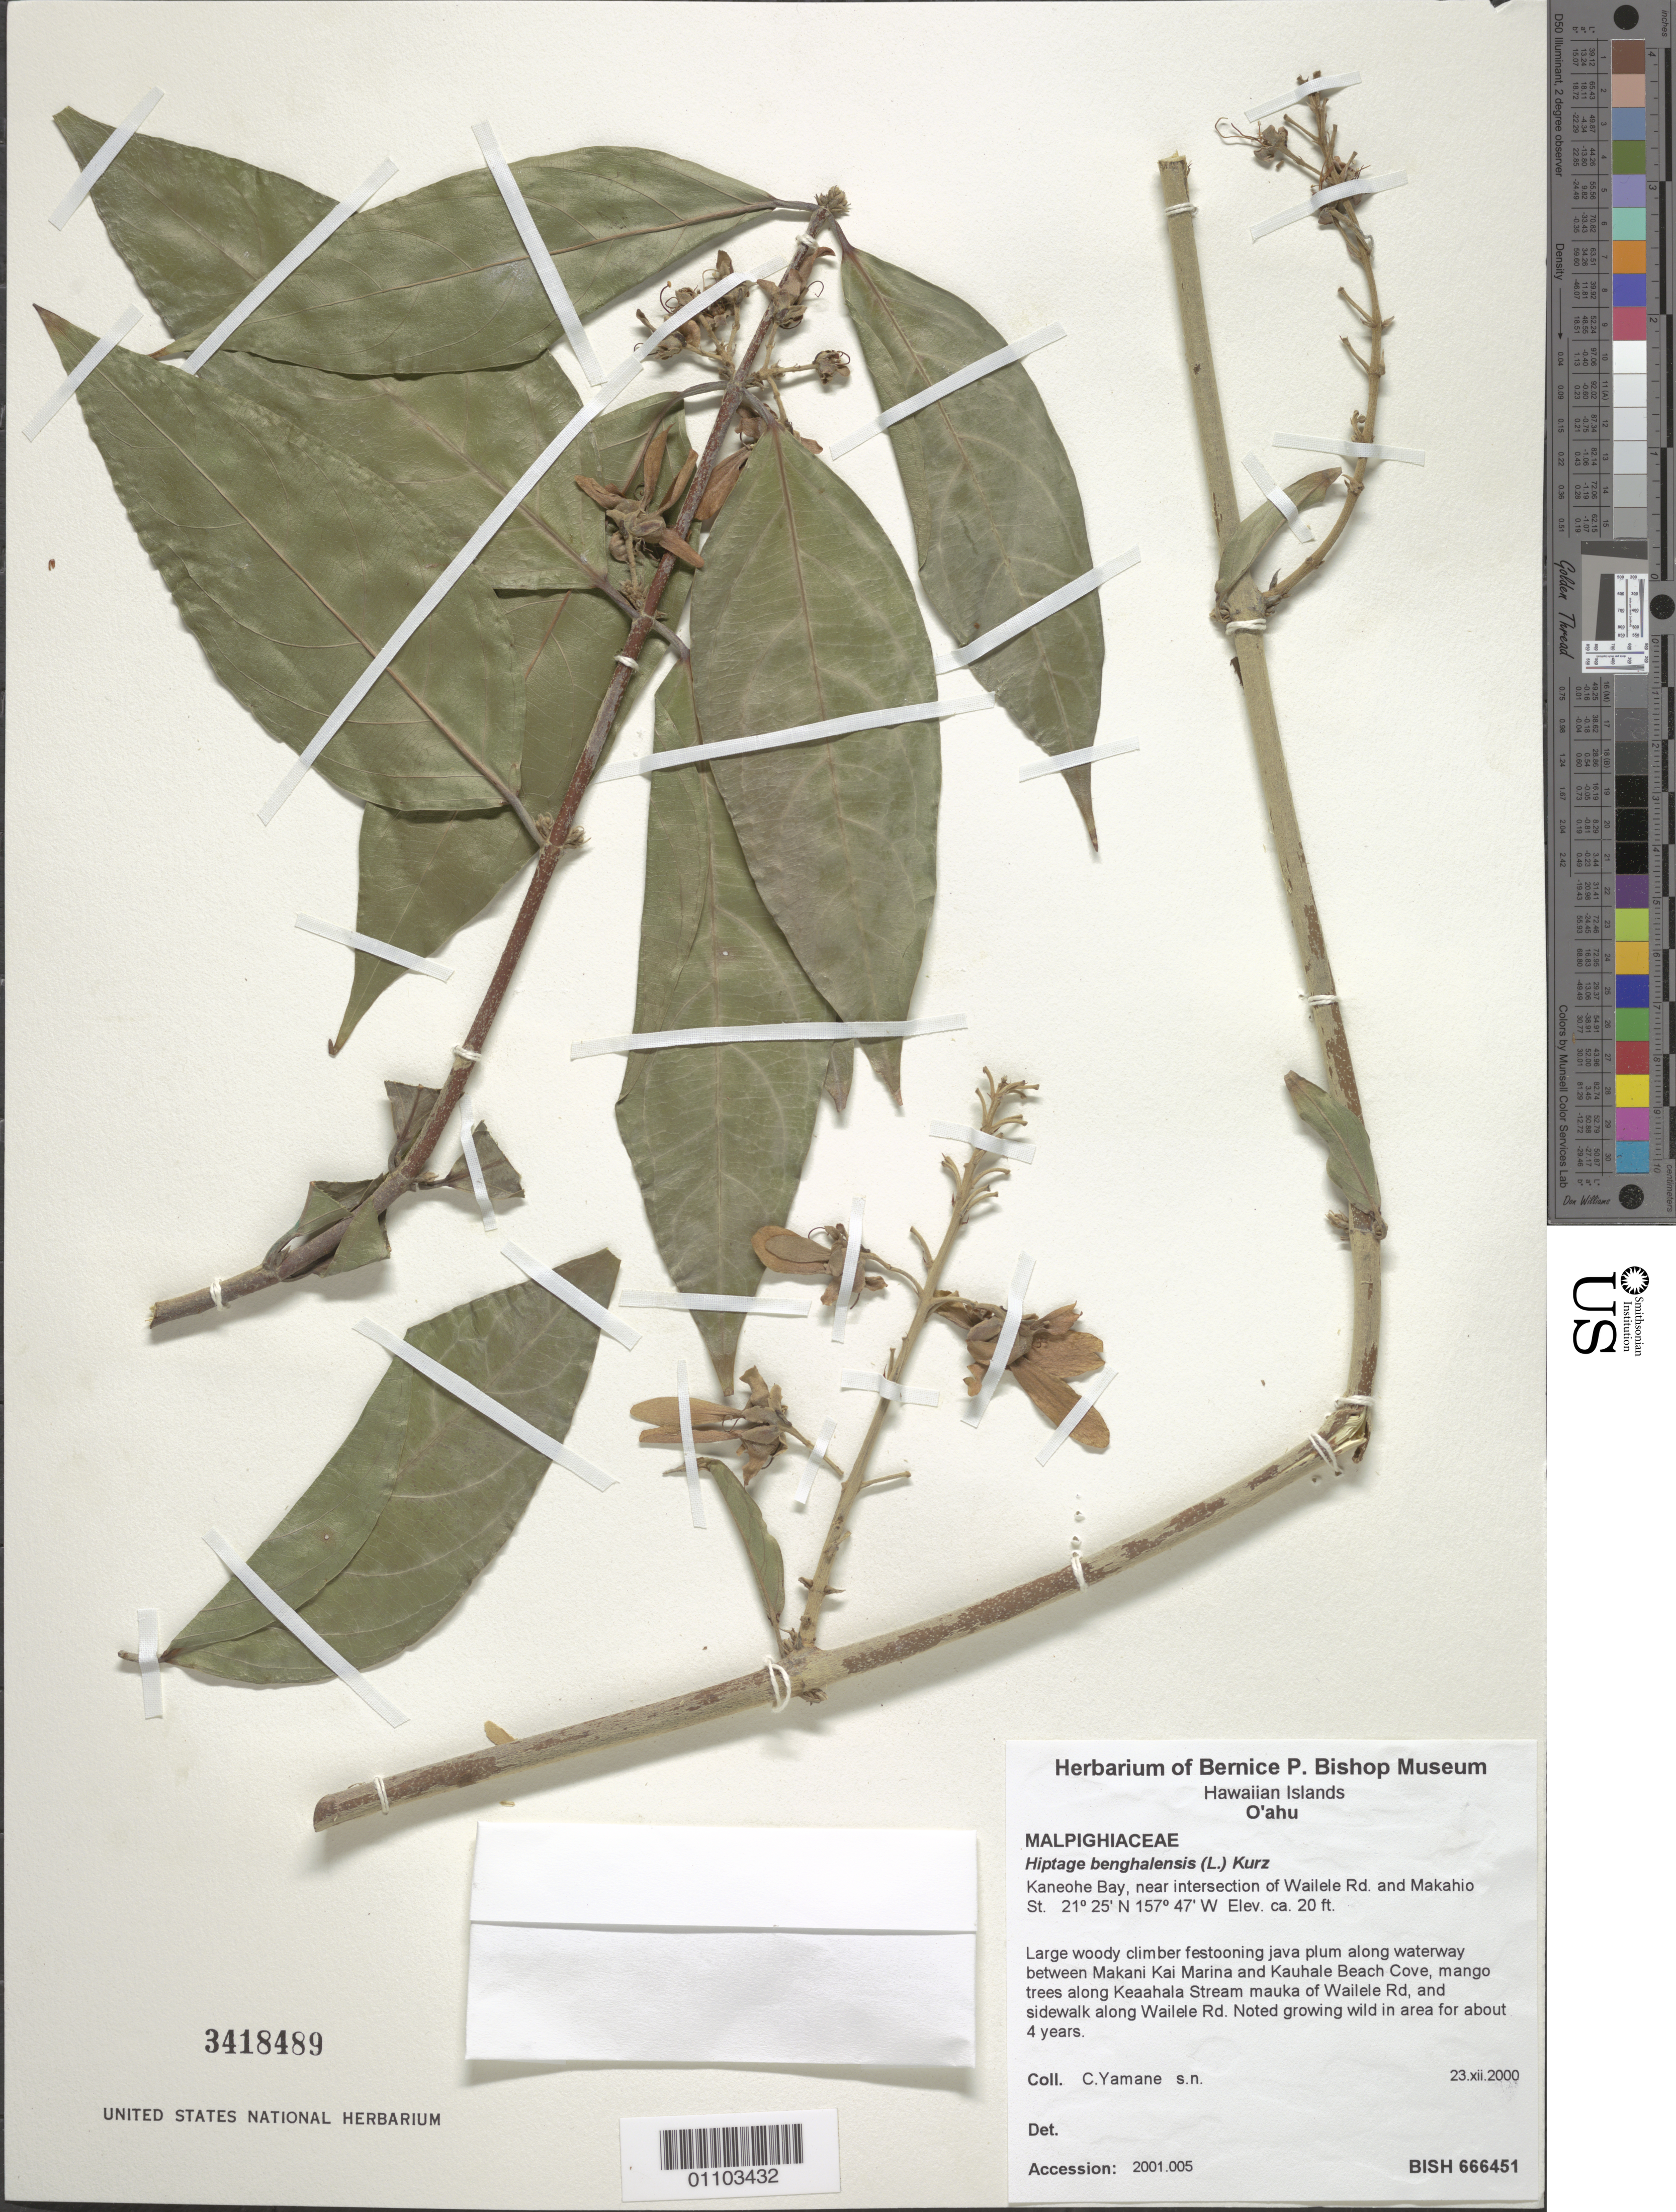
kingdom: Plantae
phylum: Tracheophyta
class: Magnoliopsida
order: Malpighiales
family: Malpighiaceae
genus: Hiptage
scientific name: Hiptage benghalensis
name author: (L.) Kurz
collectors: C. Yamane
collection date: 2000-12-20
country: United States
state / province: Hawaii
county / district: Honolulu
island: Oahu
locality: Kaneohe Bay, near intersection of Wailele Rd and Makahio St.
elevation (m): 6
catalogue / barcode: US 341489